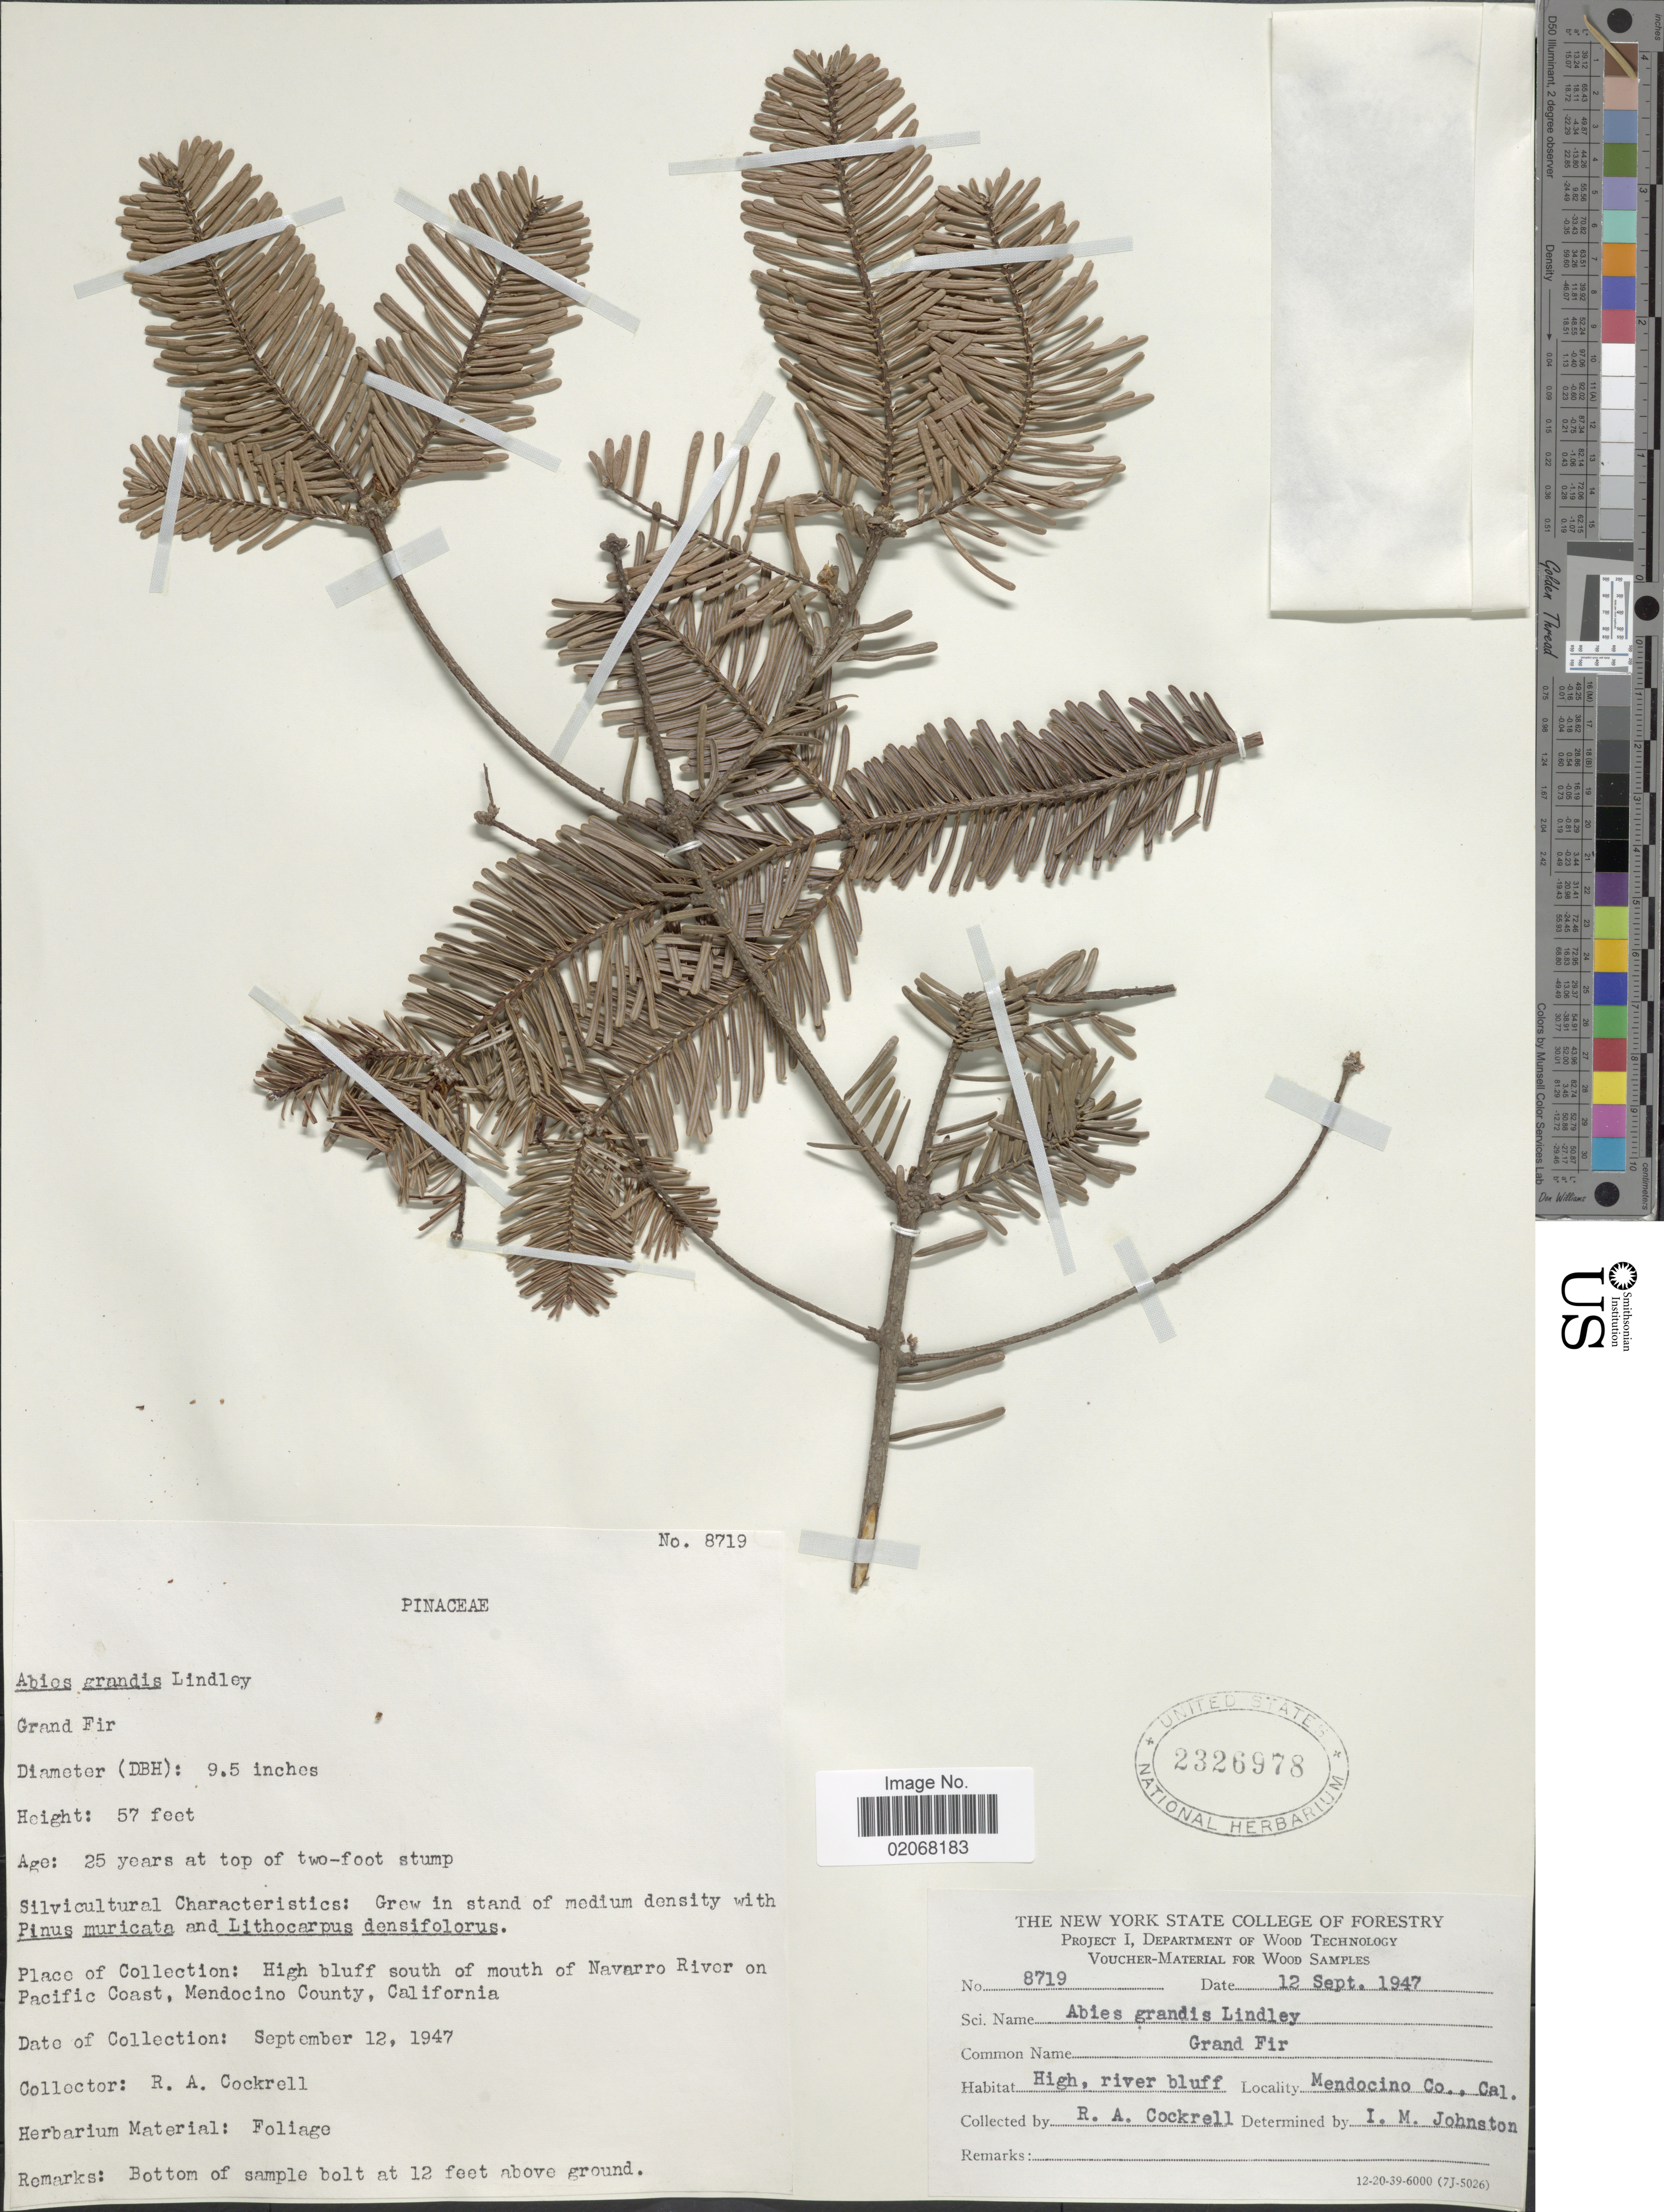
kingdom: Plantae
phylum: Tracheophyta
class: Pinopsida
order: Pinales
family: Pinaceae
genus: Abies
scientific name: Abies grandis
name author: (Douglas ex D. Don) Lindl.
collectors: R. Cockrell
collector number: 8719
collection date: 1947-09-12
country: United States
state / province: California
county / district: Mendocino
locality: Mendocino Co., Cal., south of mouth of Navarro River on Pacific Coast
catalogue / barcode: US 2326978